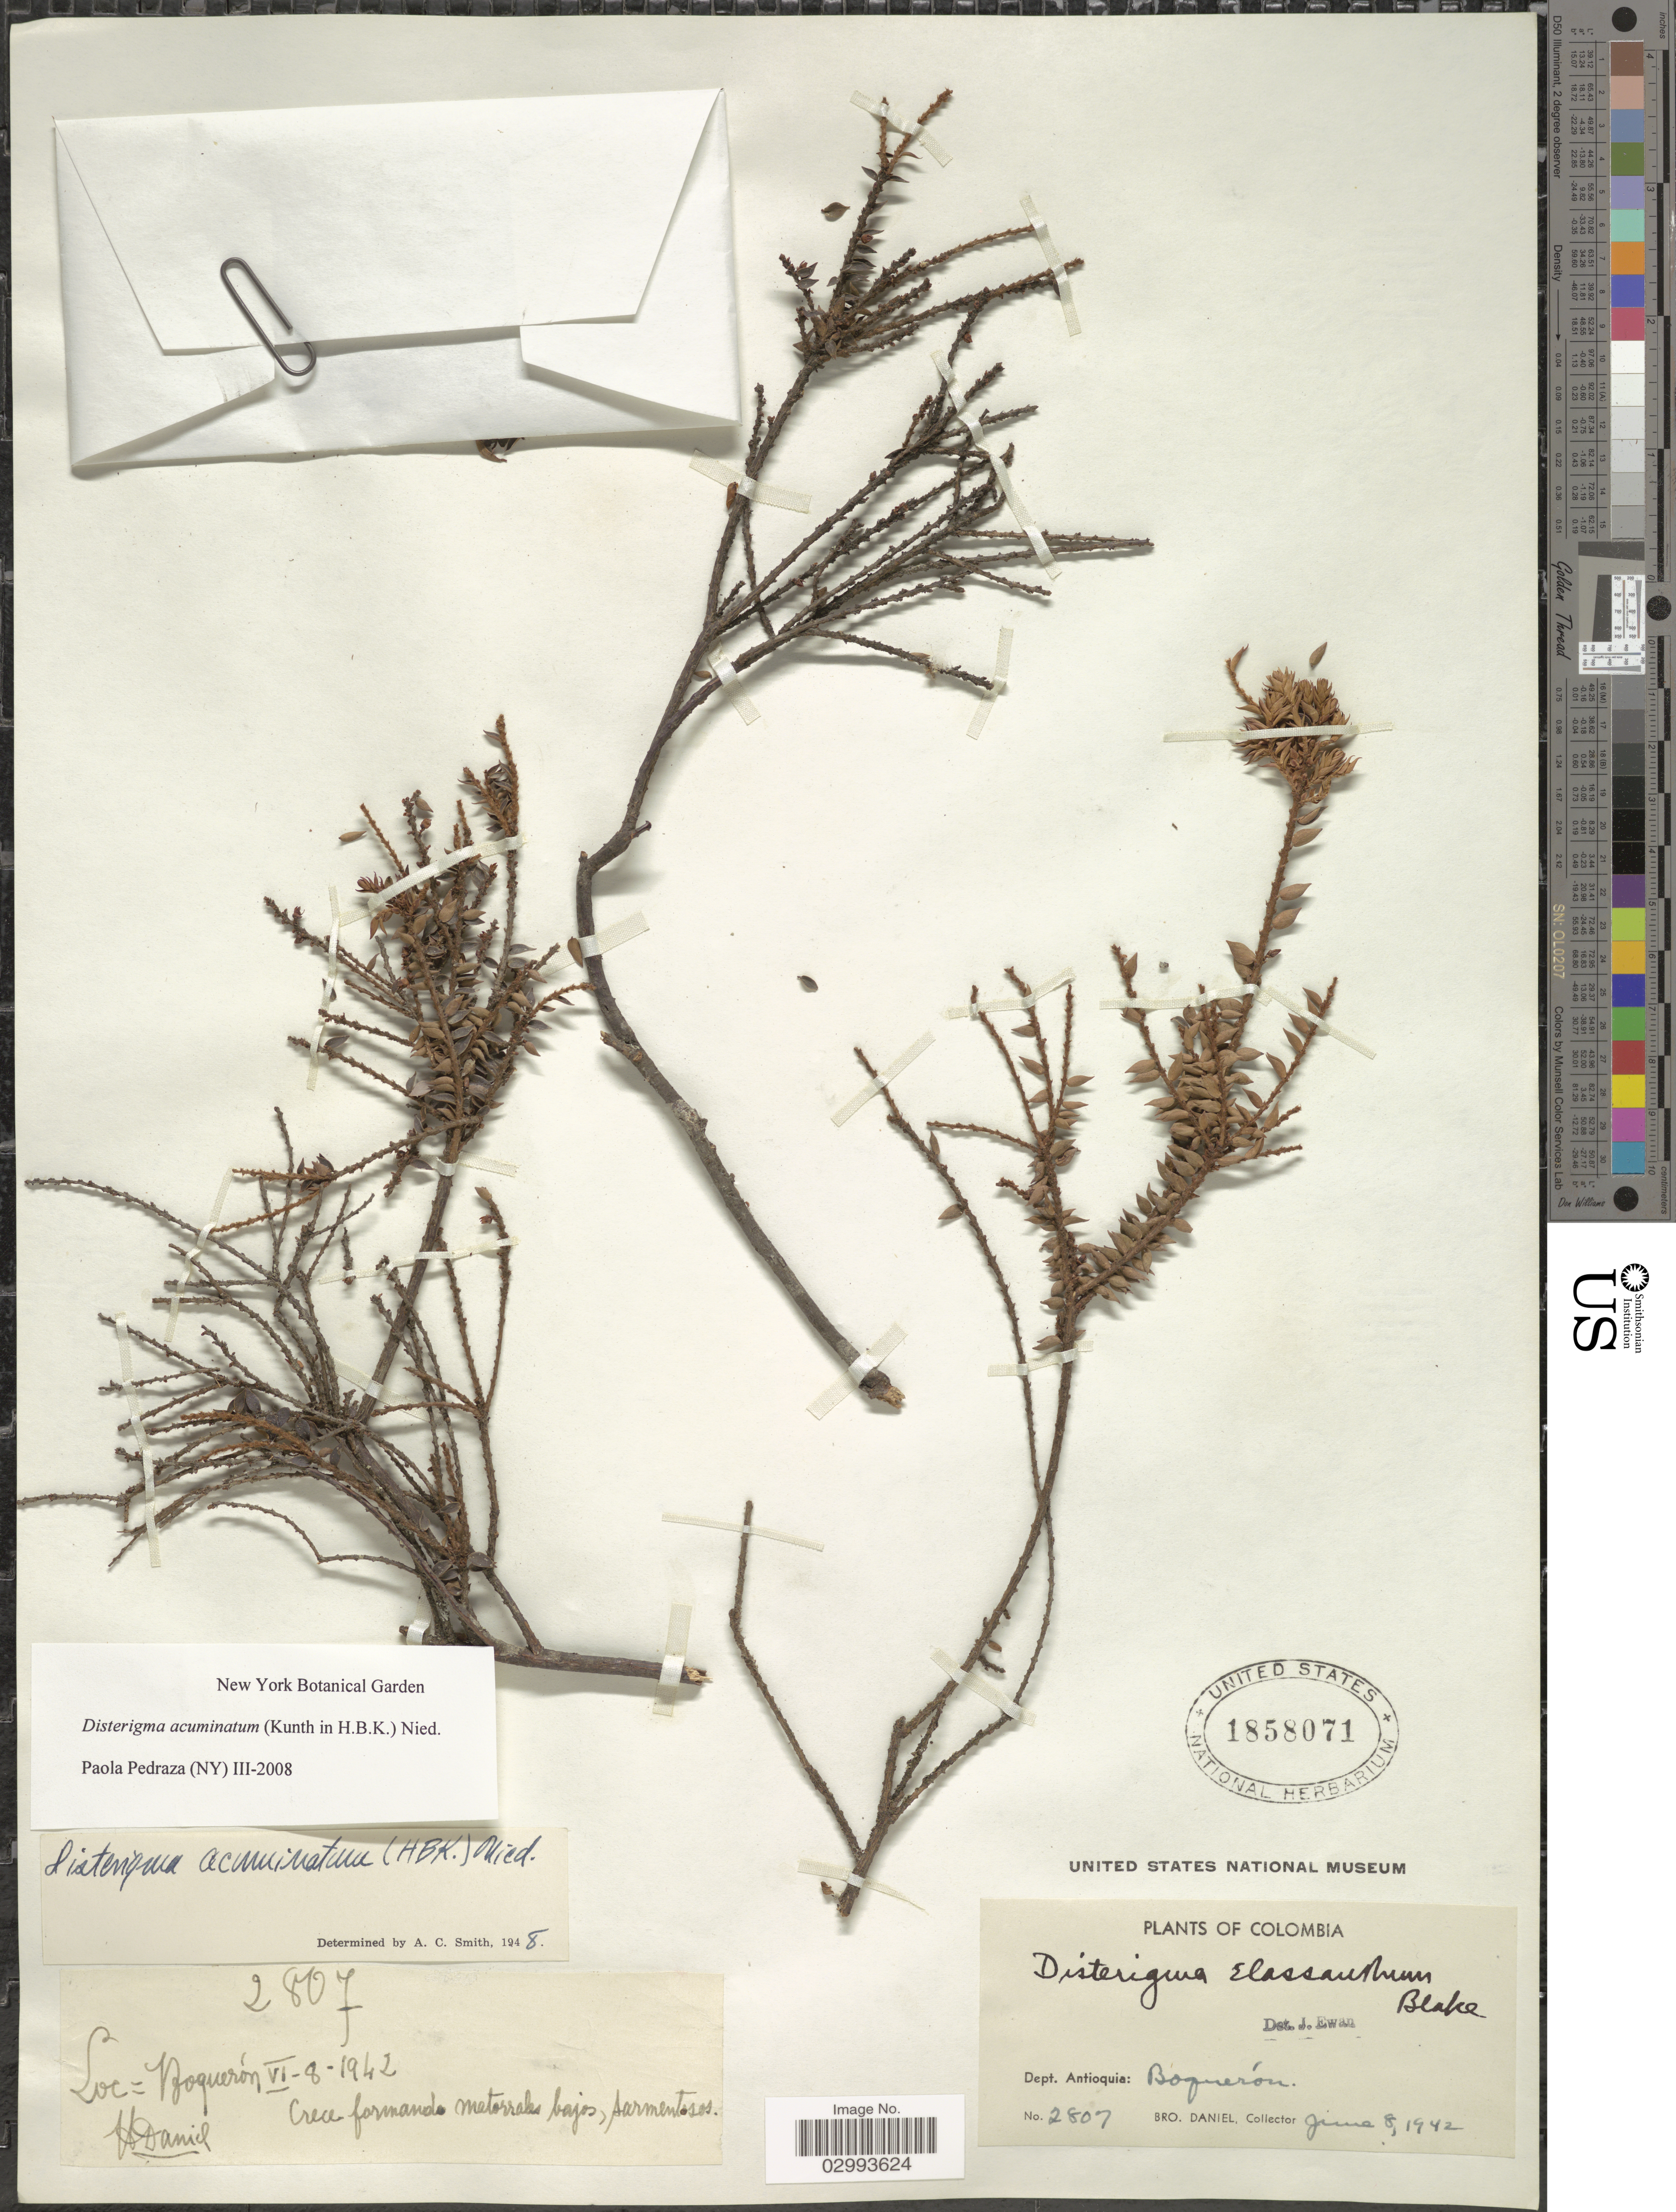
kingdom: Plantae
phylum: Tracheophyta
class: Magnoliopsida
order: Ericales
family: Ericaceae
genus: Disterigma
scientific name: Disterigma acuminatum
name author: (Kunth) Nied.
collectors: Bro. Daniel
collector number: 2807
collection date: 1942-06-08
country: Colombia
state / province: Antioquia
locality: Dept. Antioquia, Boquerón.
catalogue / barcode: US 1858071